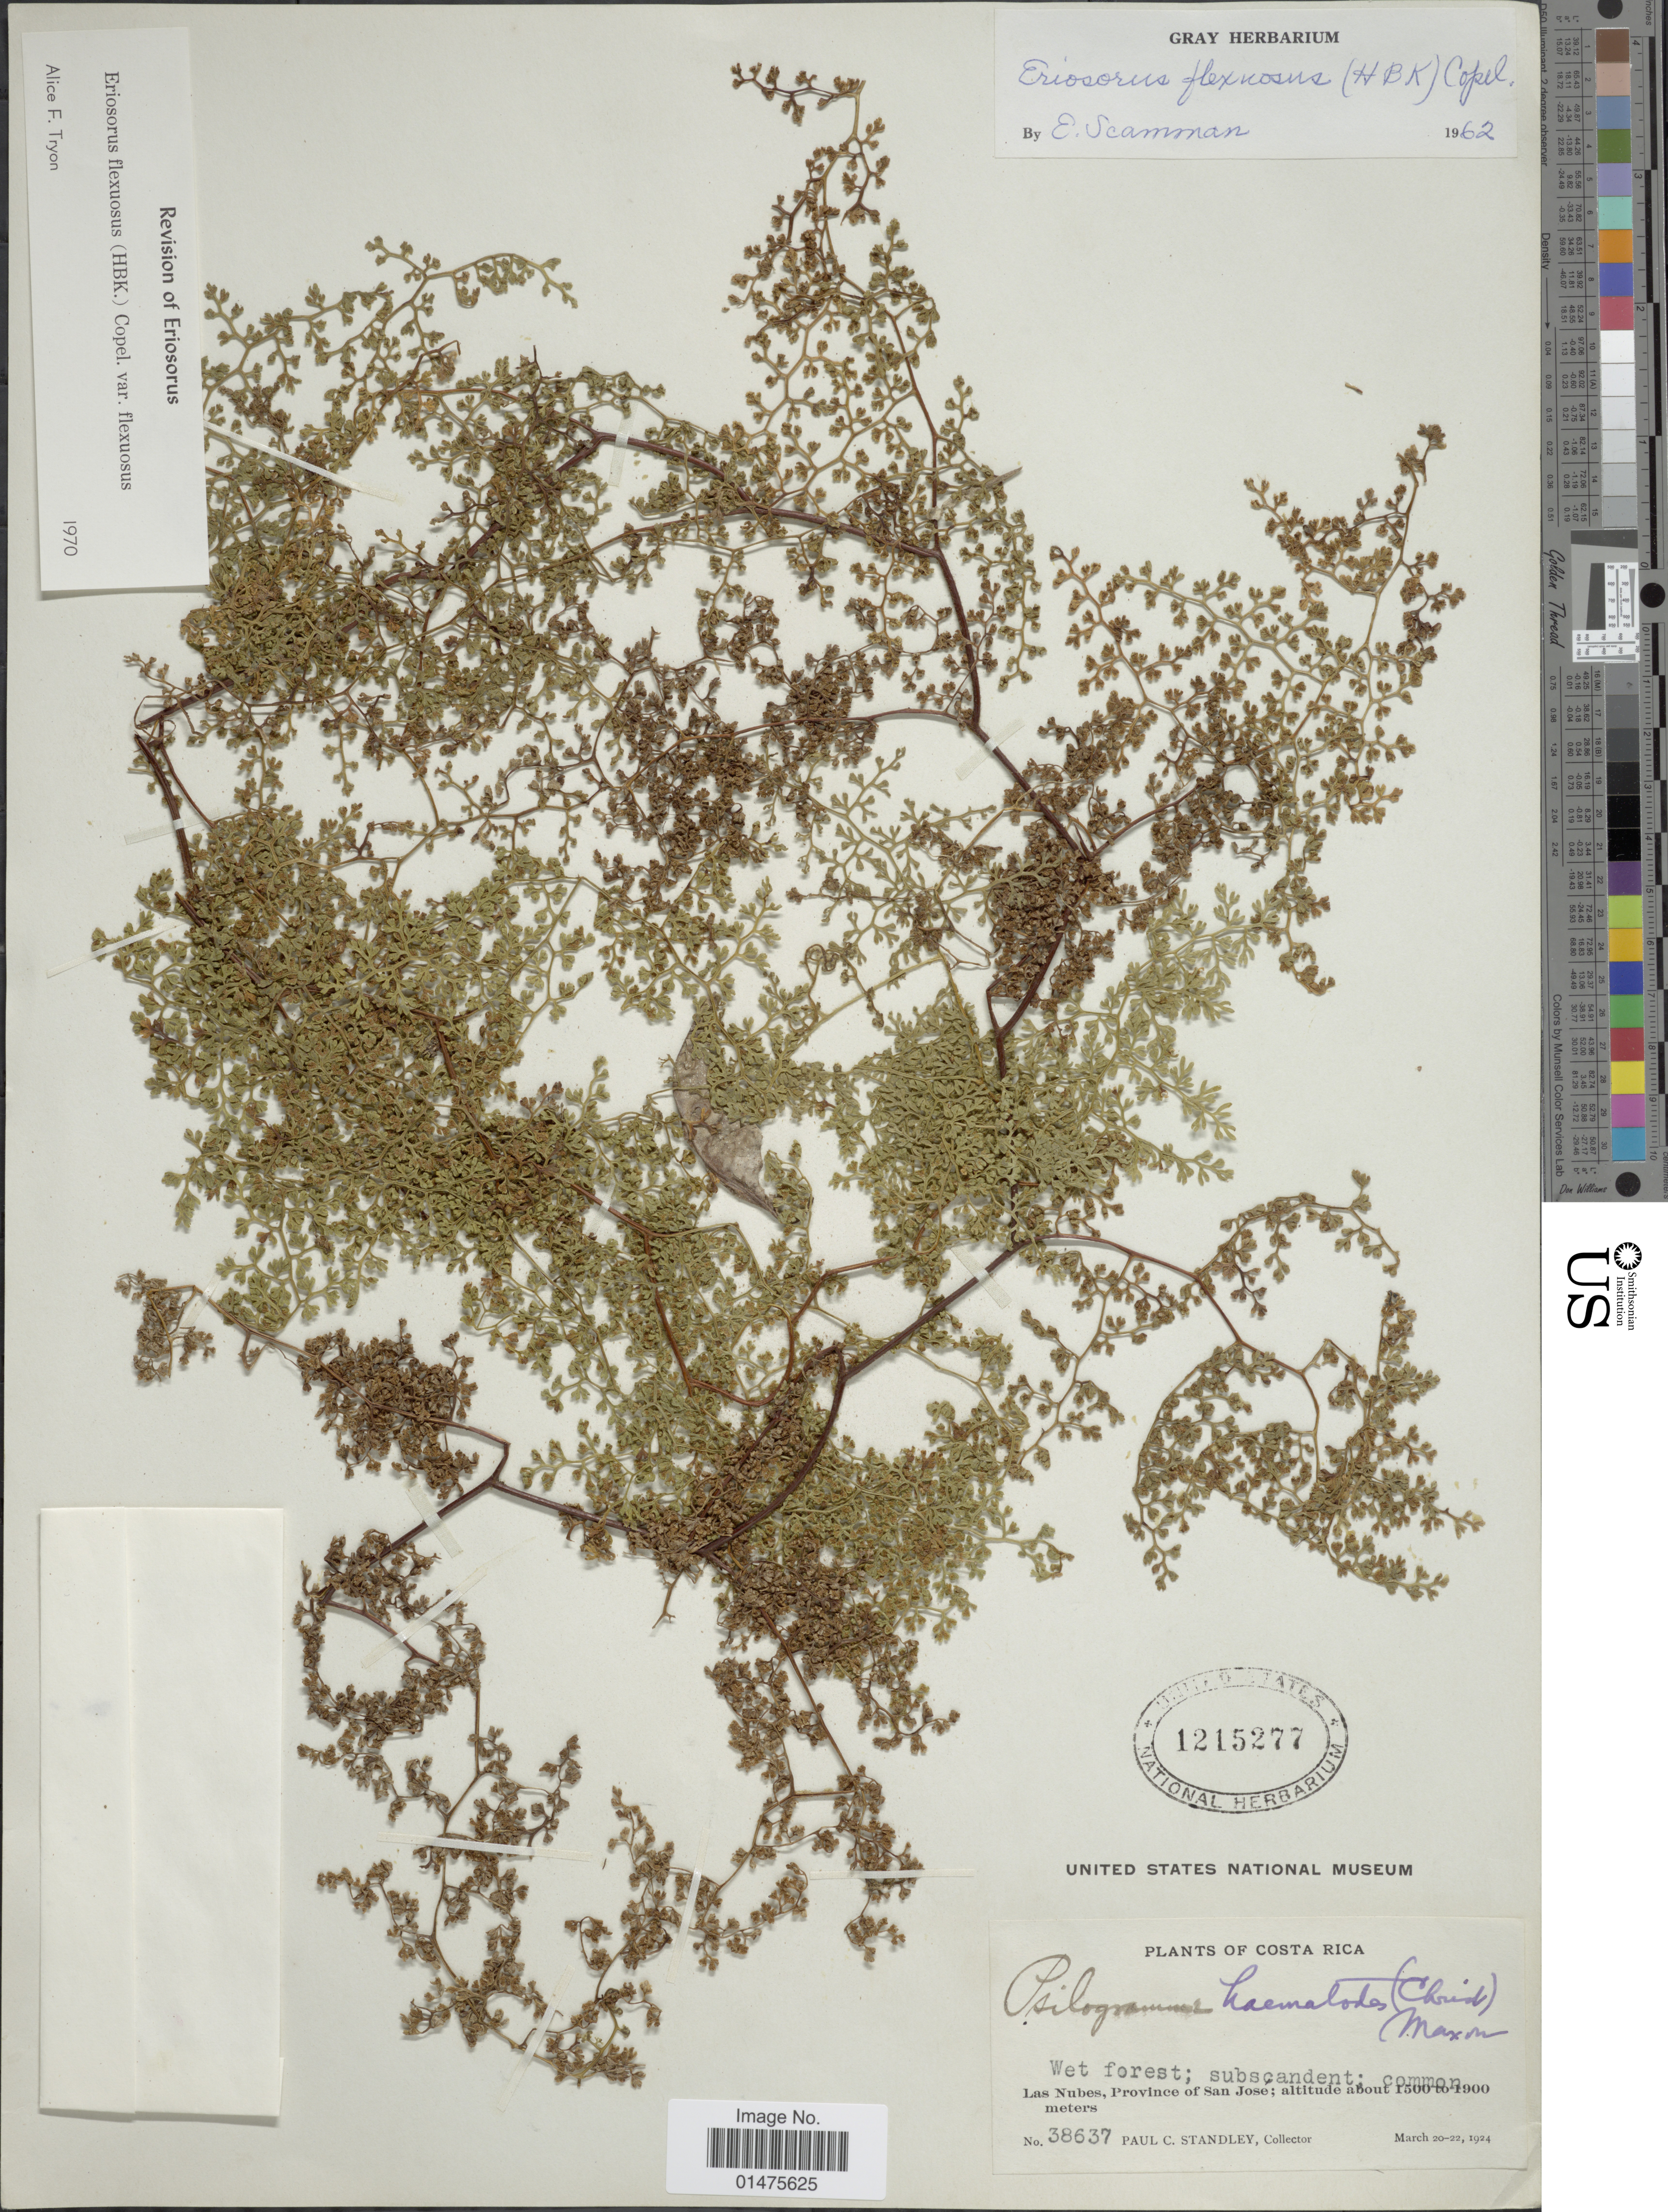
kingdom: Plantae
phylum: Tracheophyta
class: Polypodiopsida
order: Polypodiales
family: Pteridaceae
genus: Jamesonia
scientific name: Jamesonia flexuosa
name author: (Humb. & Bonpl.) Christenh.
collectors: P. C. Standley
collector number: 38637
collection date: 1924-03-20/1924-03-22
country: Costa Rica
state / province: San José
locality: Las Nubes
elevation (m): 1500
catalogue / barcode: US 1215277